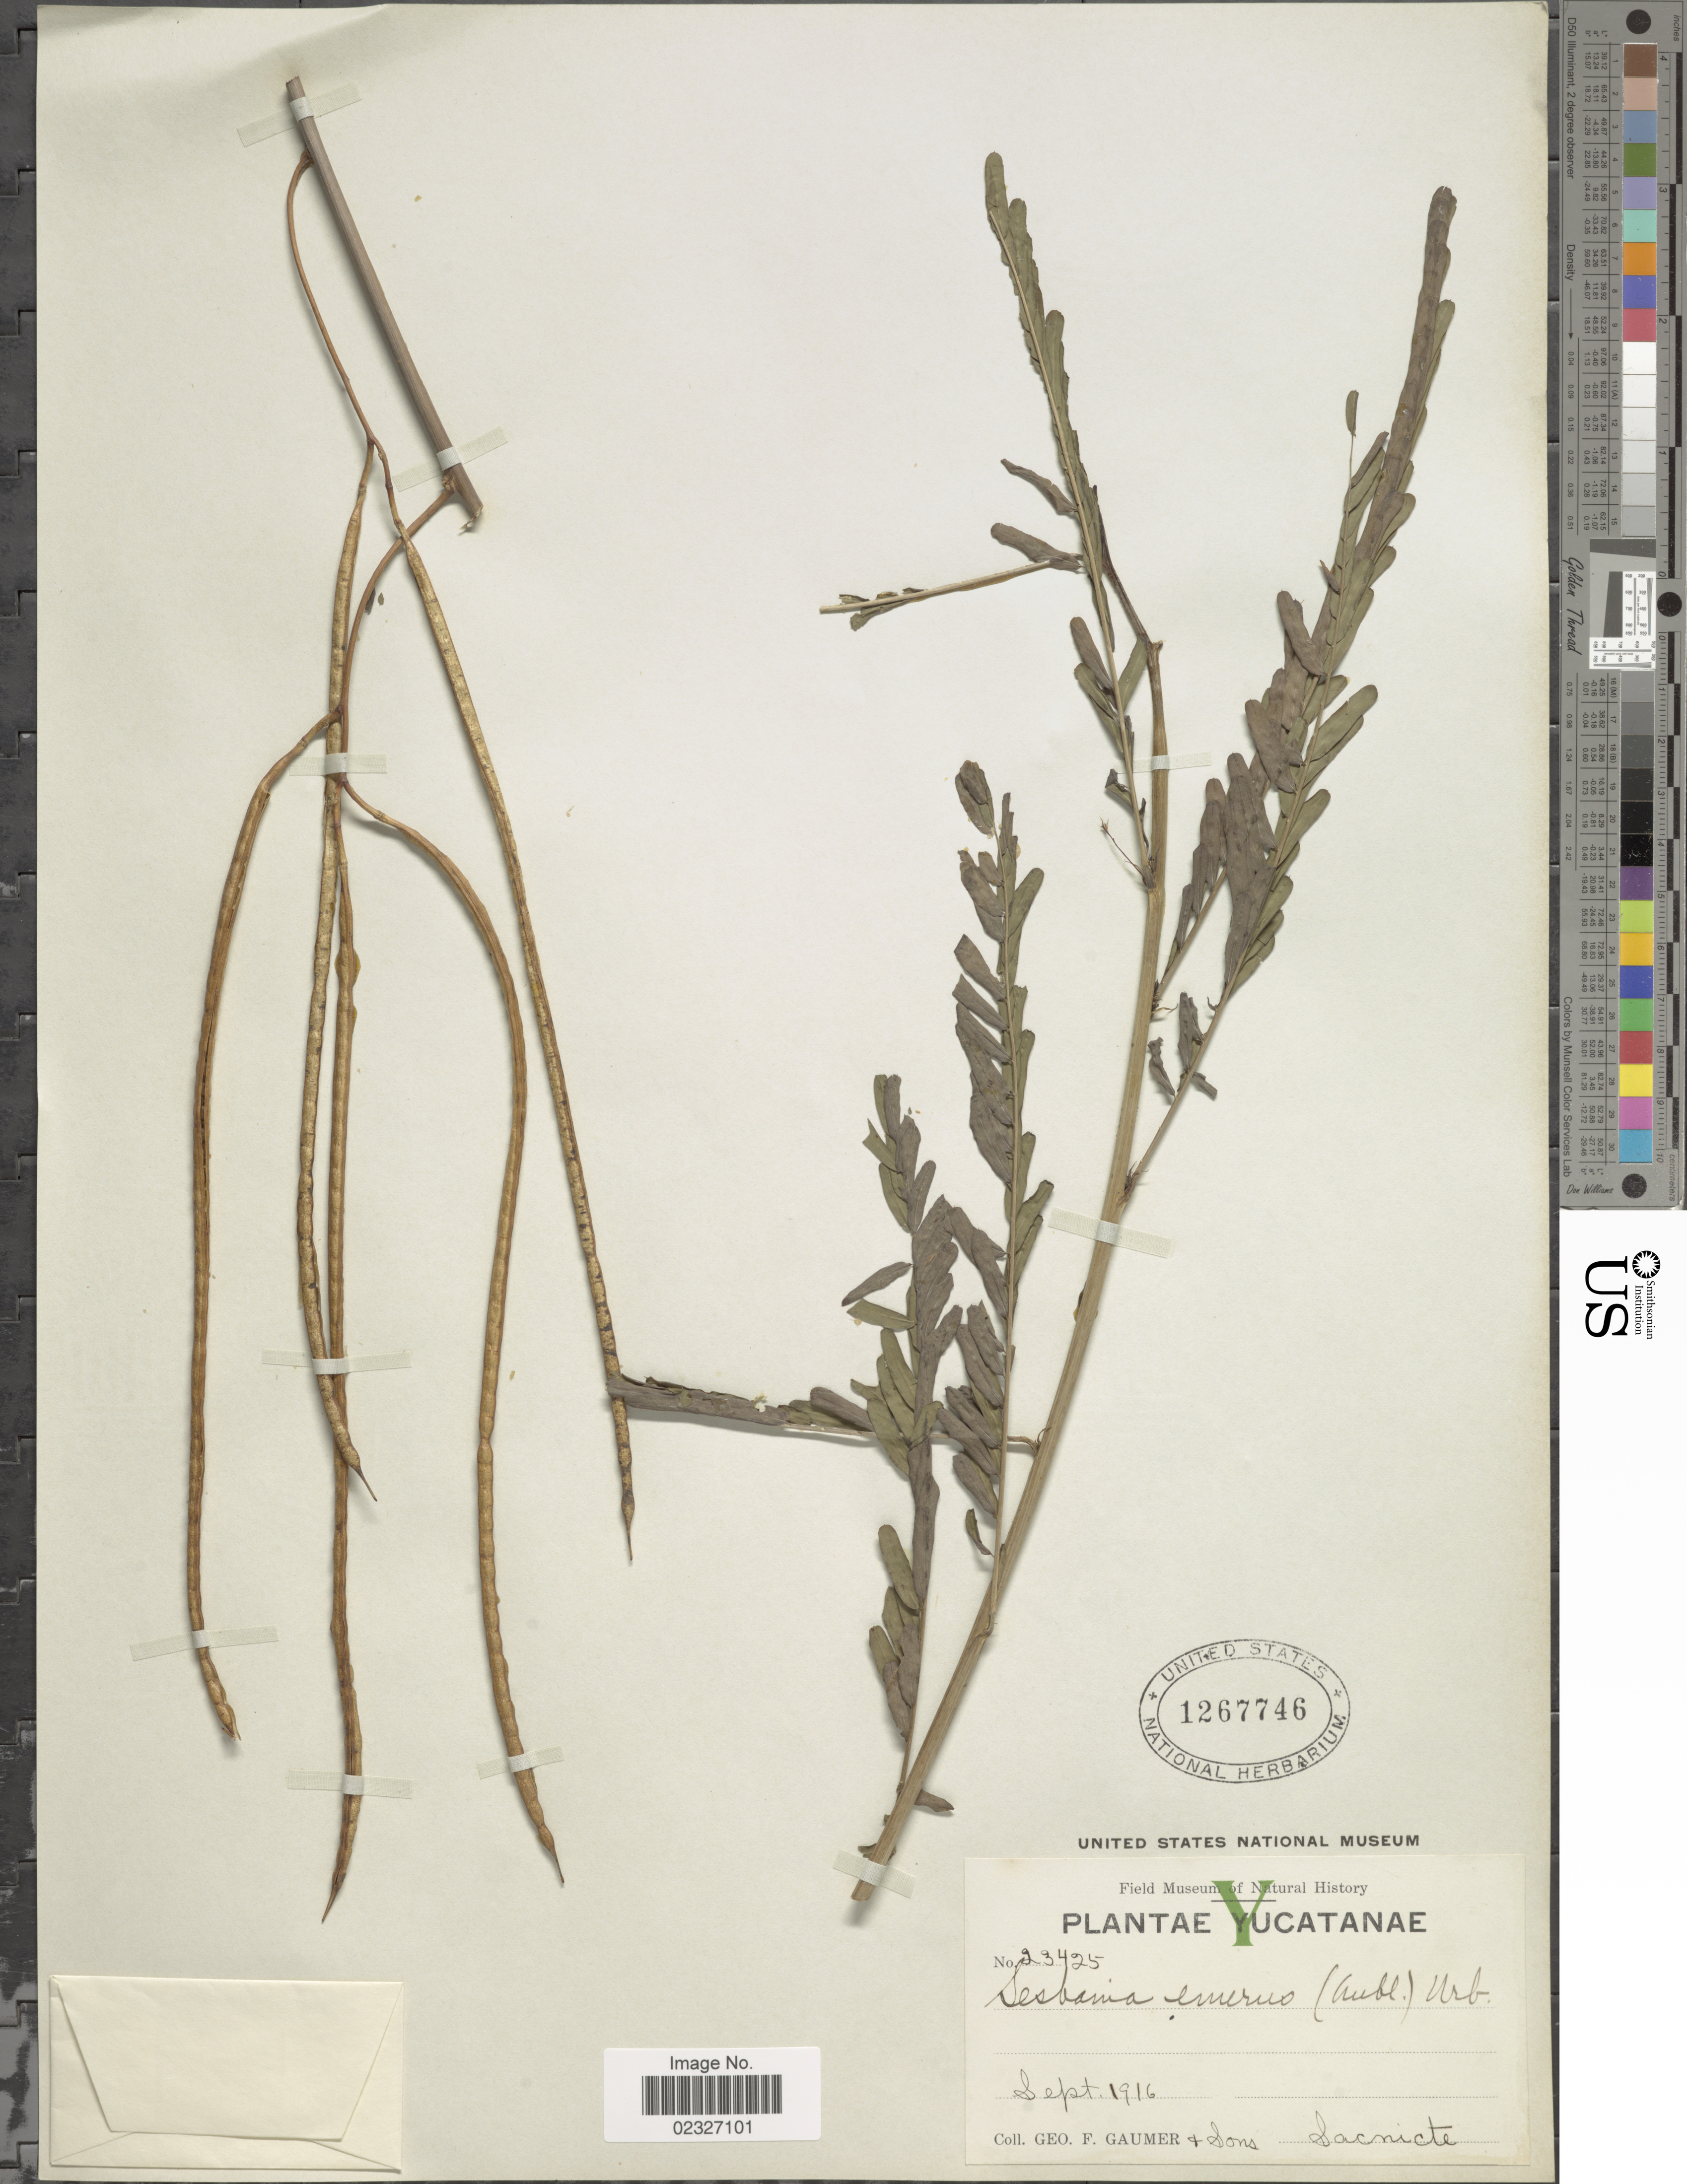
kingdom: Plantae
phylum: Tracheophyta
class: Magnoliopsida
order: Fabales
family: Fabaceae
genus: Sesbania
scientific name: Sesbania emerus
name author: (Aubl.) Urb.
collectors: G. F. Gaumer & et al.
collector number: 23425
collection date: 1916-09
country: Mexico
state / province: Yucatán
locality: Sacnicte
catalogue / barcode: US 1267746